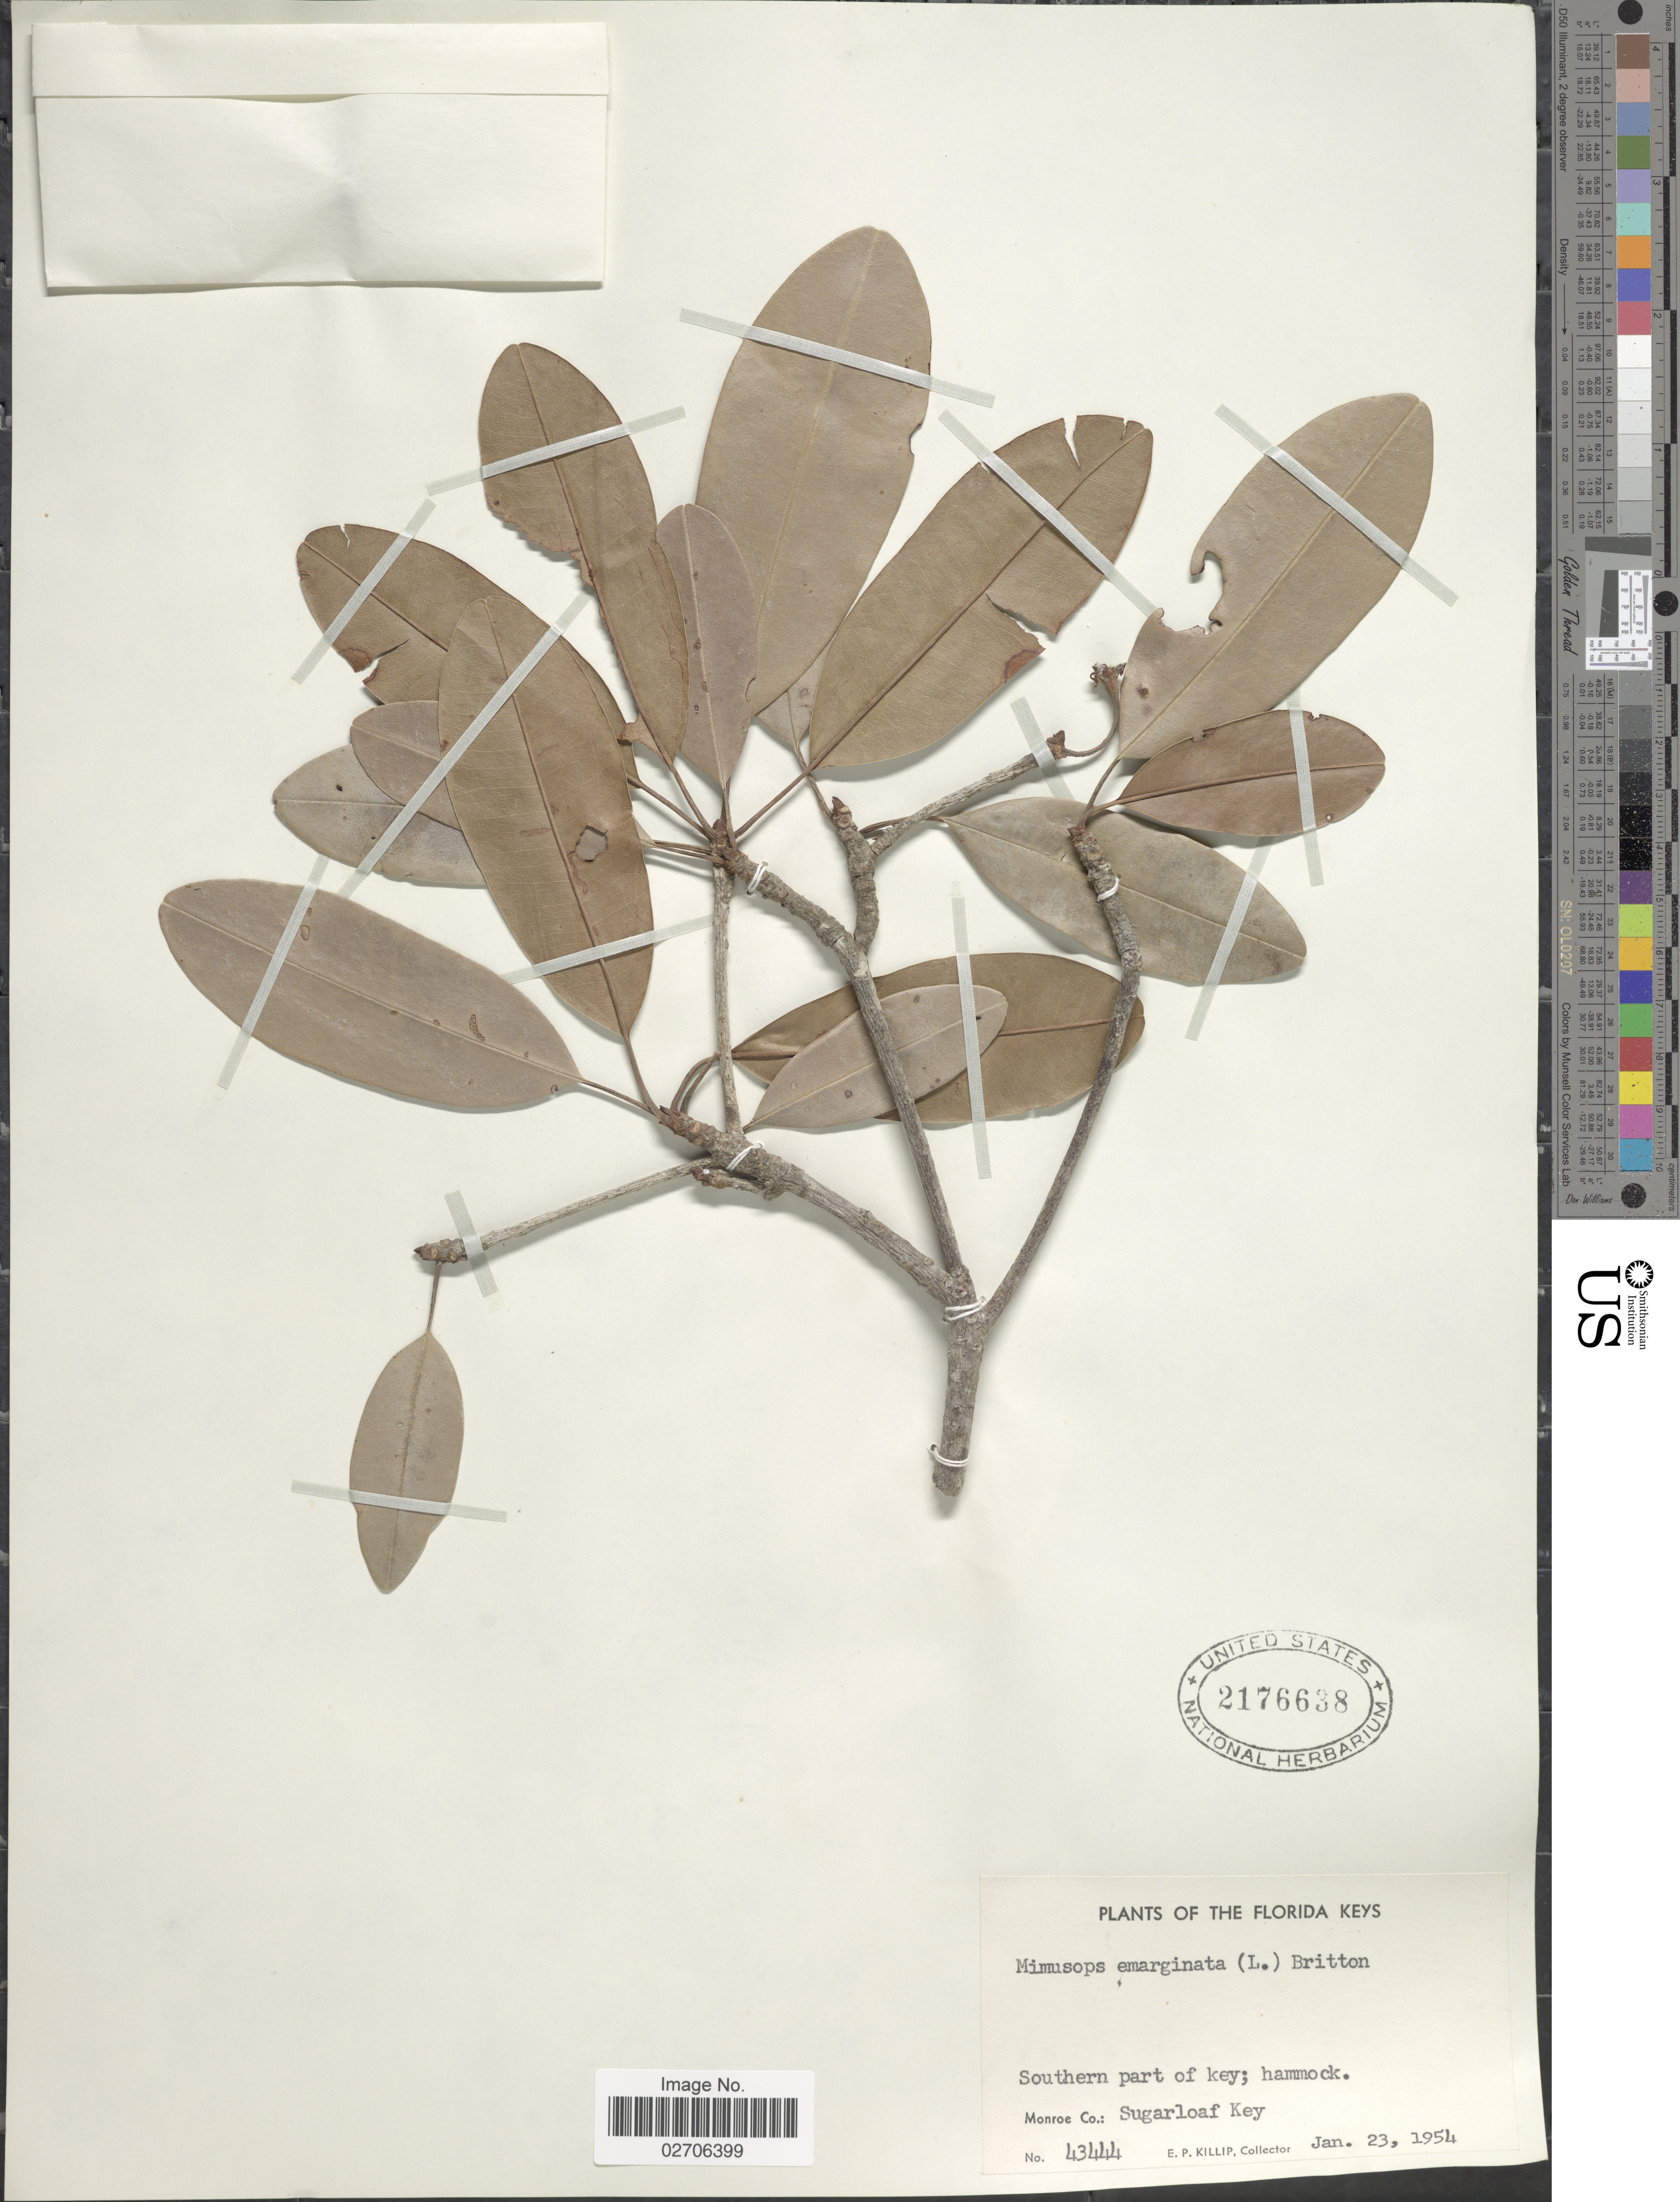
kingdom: Plantae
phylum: Tracheophyta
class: Magnoliopsida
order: Ericales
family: Sapotaceae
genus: Manilkara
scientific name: Manilkara emarginata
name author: (L.) Britton & P. Wilson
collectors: E. P. Killip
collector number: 43444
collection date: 1954-01-23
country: United States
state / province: Florida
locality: The Florida Key, Southern part of key; hammock, Monroe Co.: Sugarloaf Key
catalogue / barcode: US 2176638